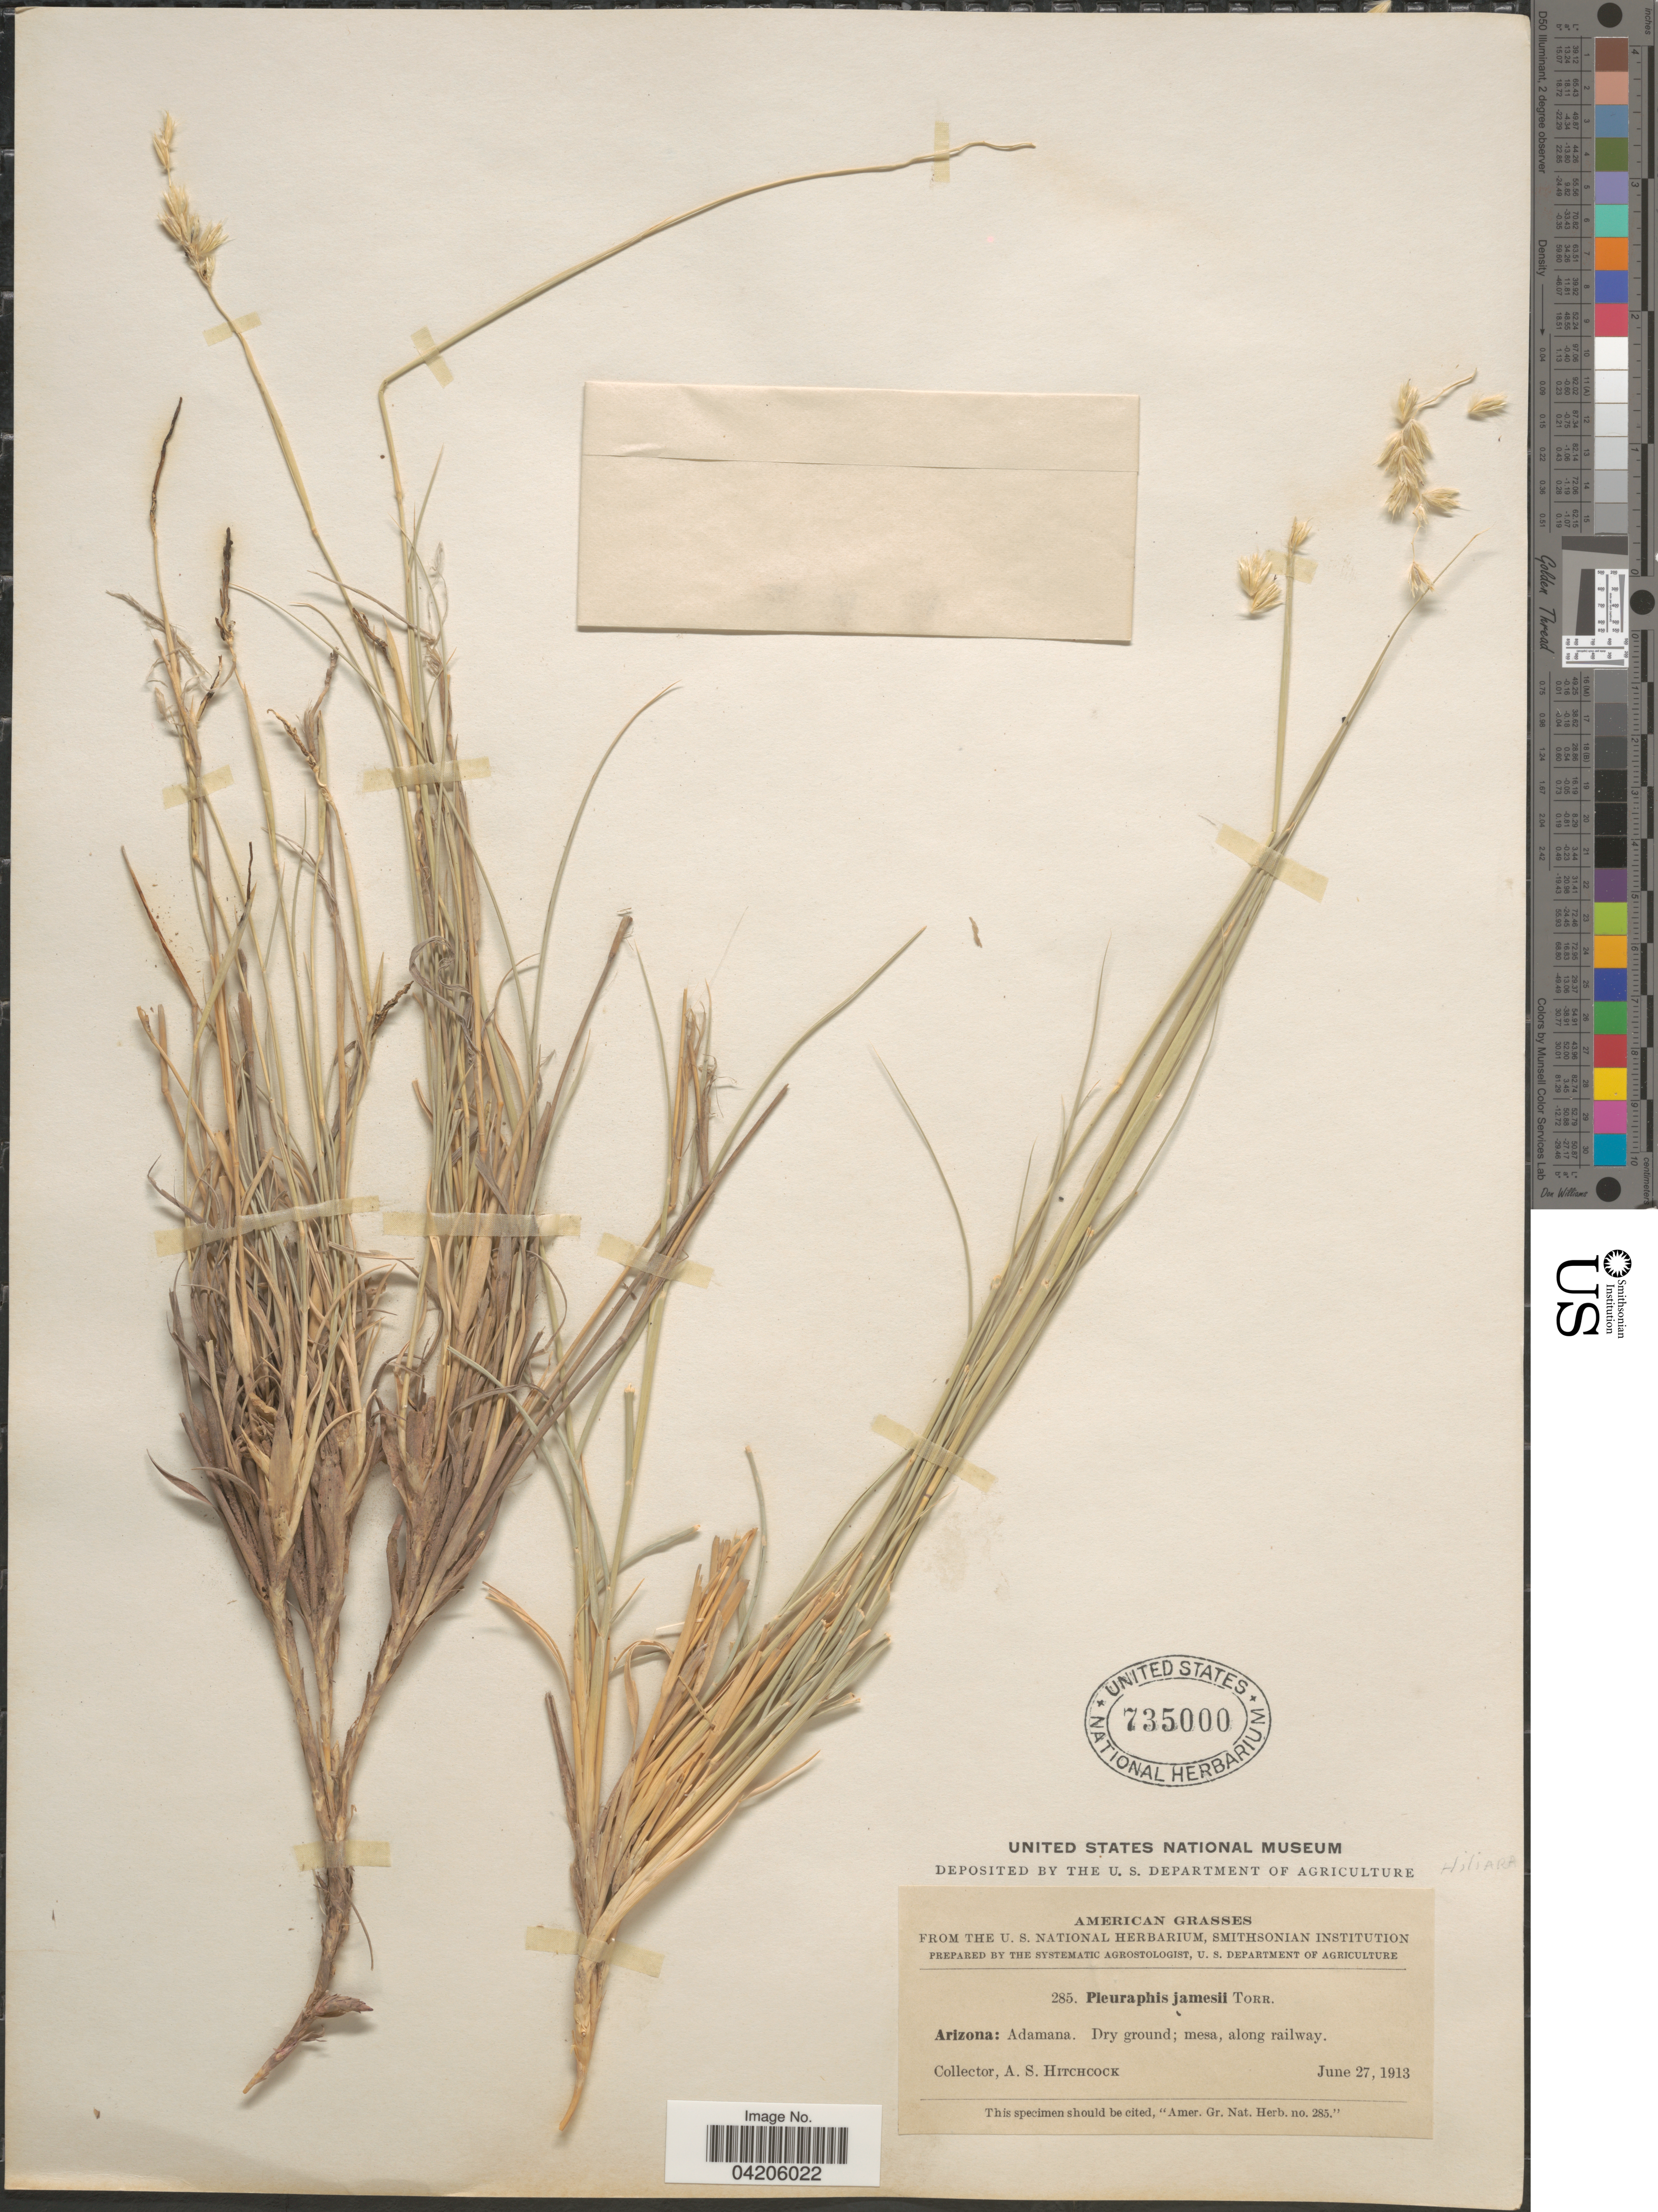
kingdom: Plantae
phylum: Tracheophyta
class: Liliopsida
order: Poales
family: Poaceae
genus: Hilaria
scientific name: Hilaria jamesii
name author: (Torr.) Benth.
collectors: A. S. Hitchcock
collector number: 285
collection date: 1913-06-27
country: United States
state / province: Arizona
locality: Adamana. Dry ground; mesa, along railway.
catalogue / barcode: US 735000